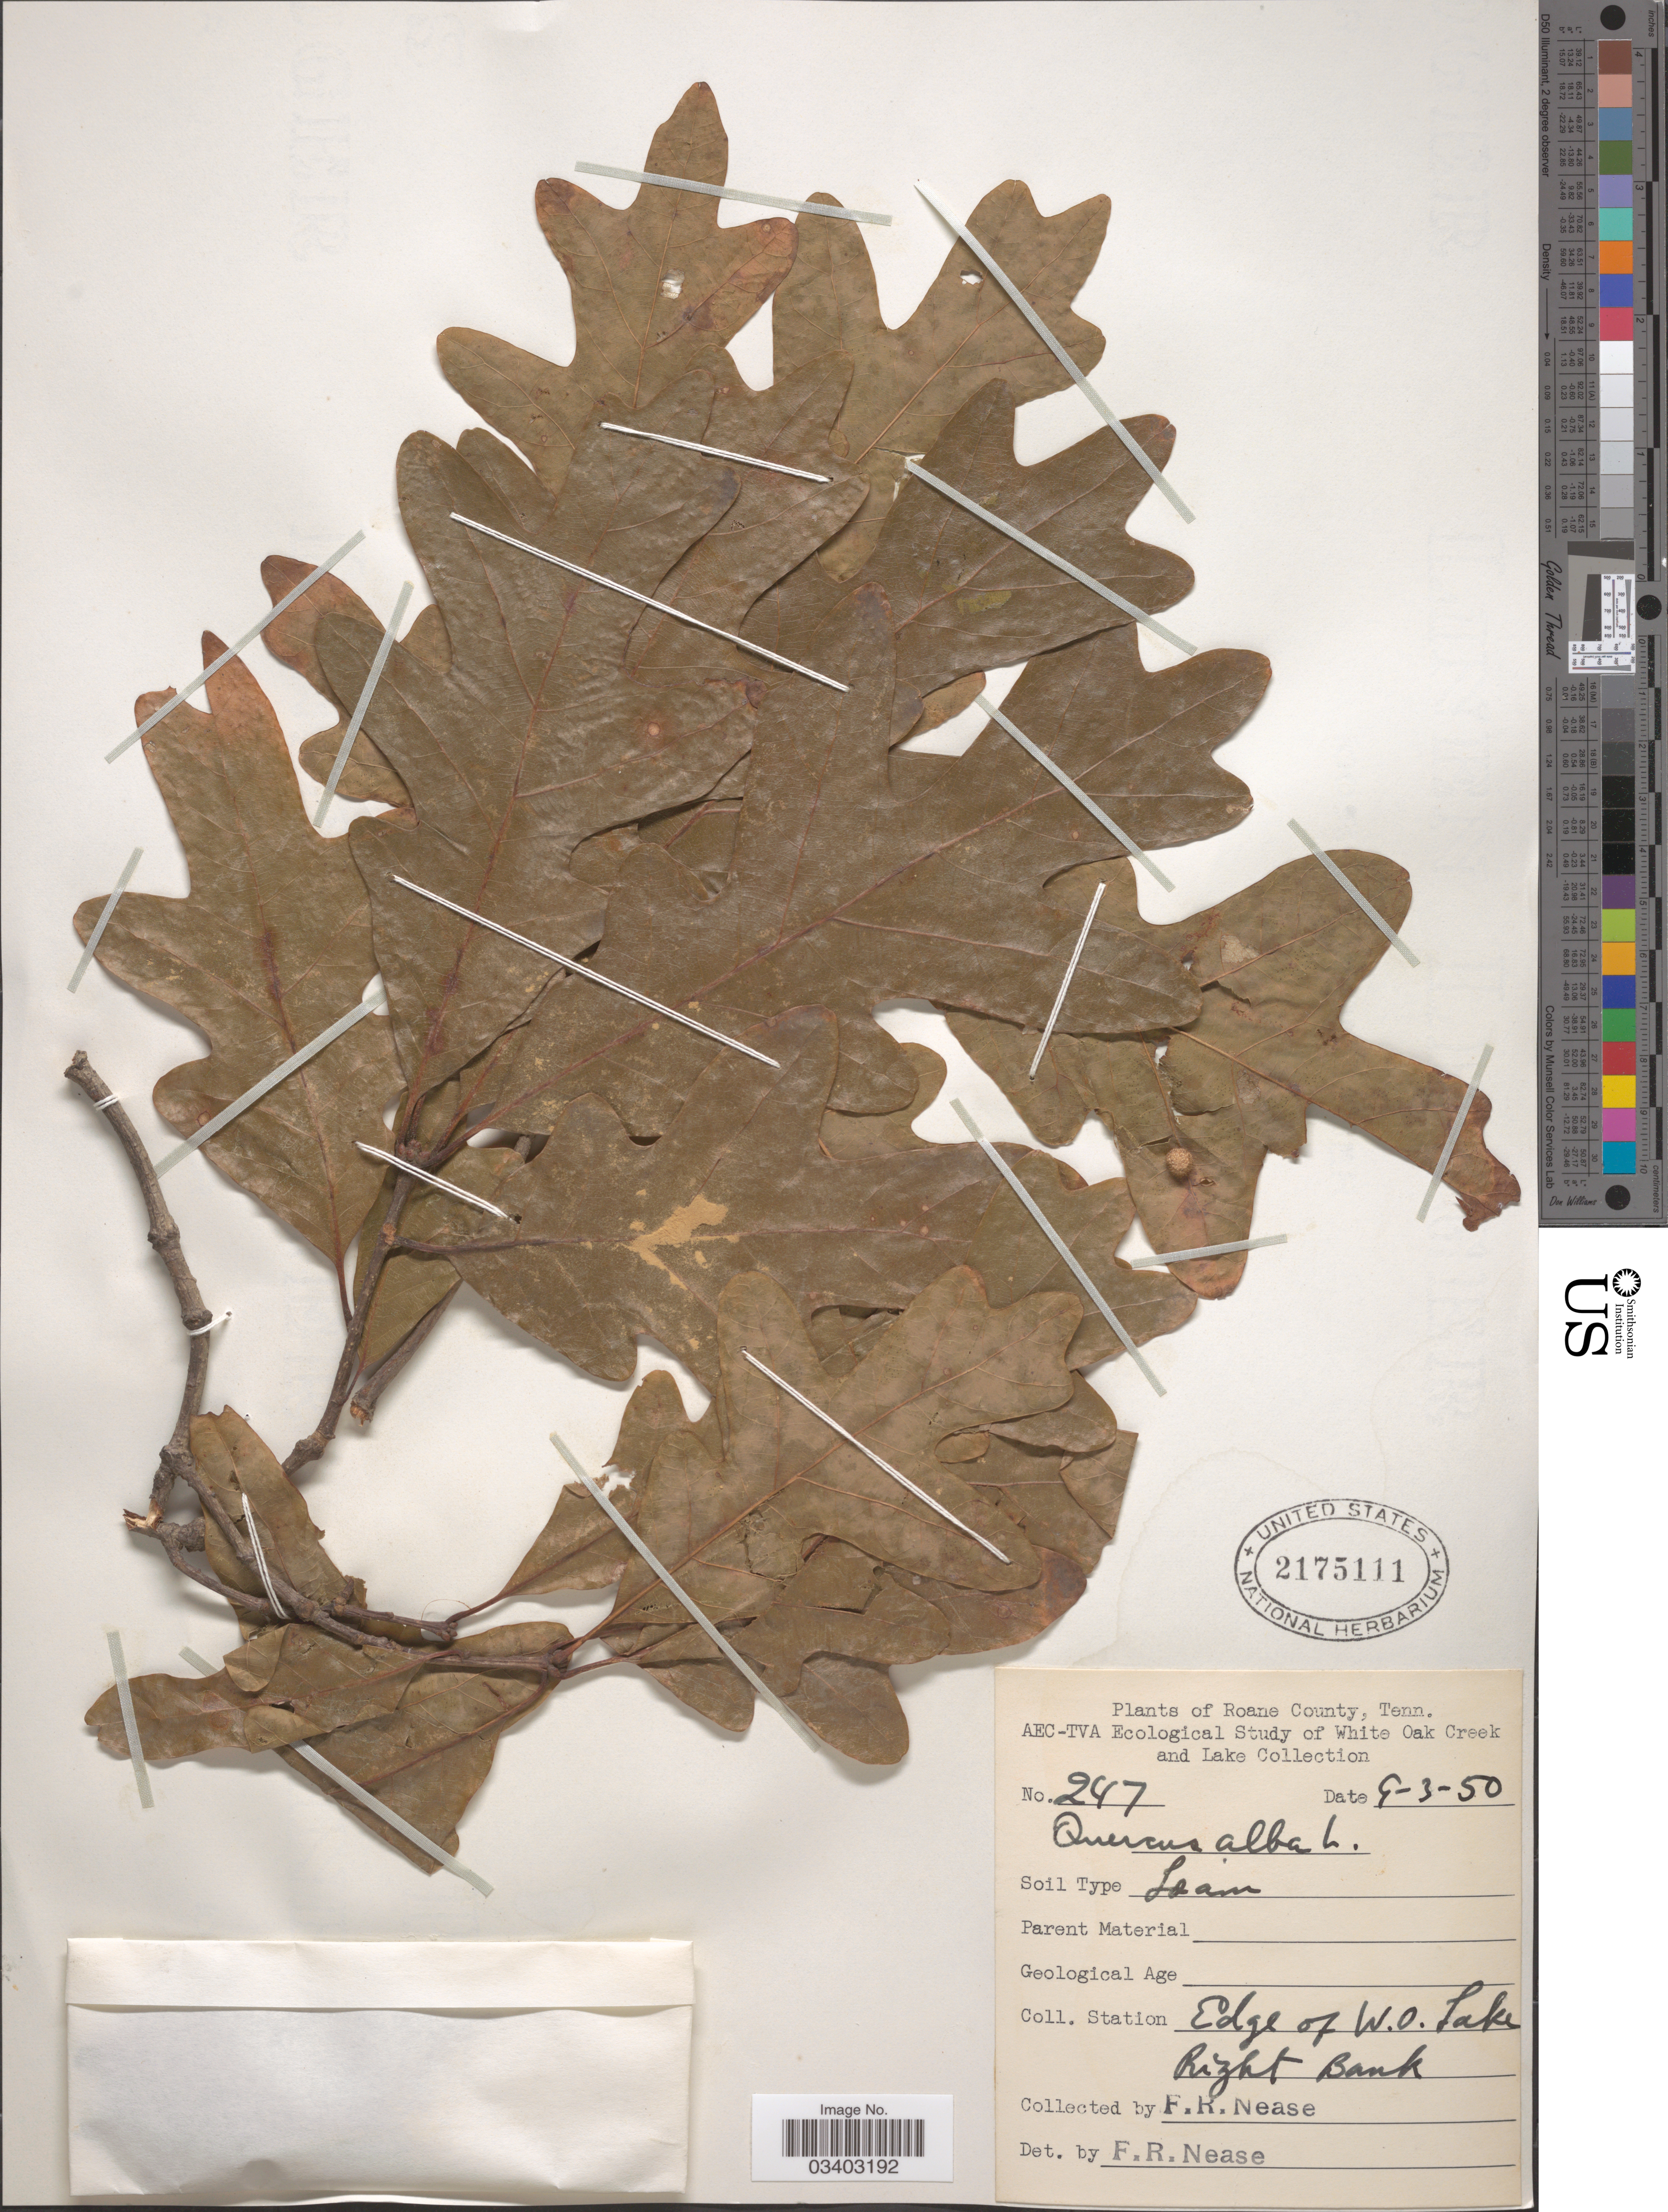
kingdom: Plantae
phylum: Tracheophyta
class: Magnoliopsida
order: Fagales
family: Fagaceae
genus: Quercus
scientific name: Quercus alba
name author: L.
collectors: F. Nease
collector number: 247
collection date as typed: Transcribed d/m/y: 3/9/50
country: United States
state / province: Tennessee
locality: Roane County. White Oak Creek and Lake. Station edge of W. O. Lake. Right bank.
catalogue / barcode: US 2175111